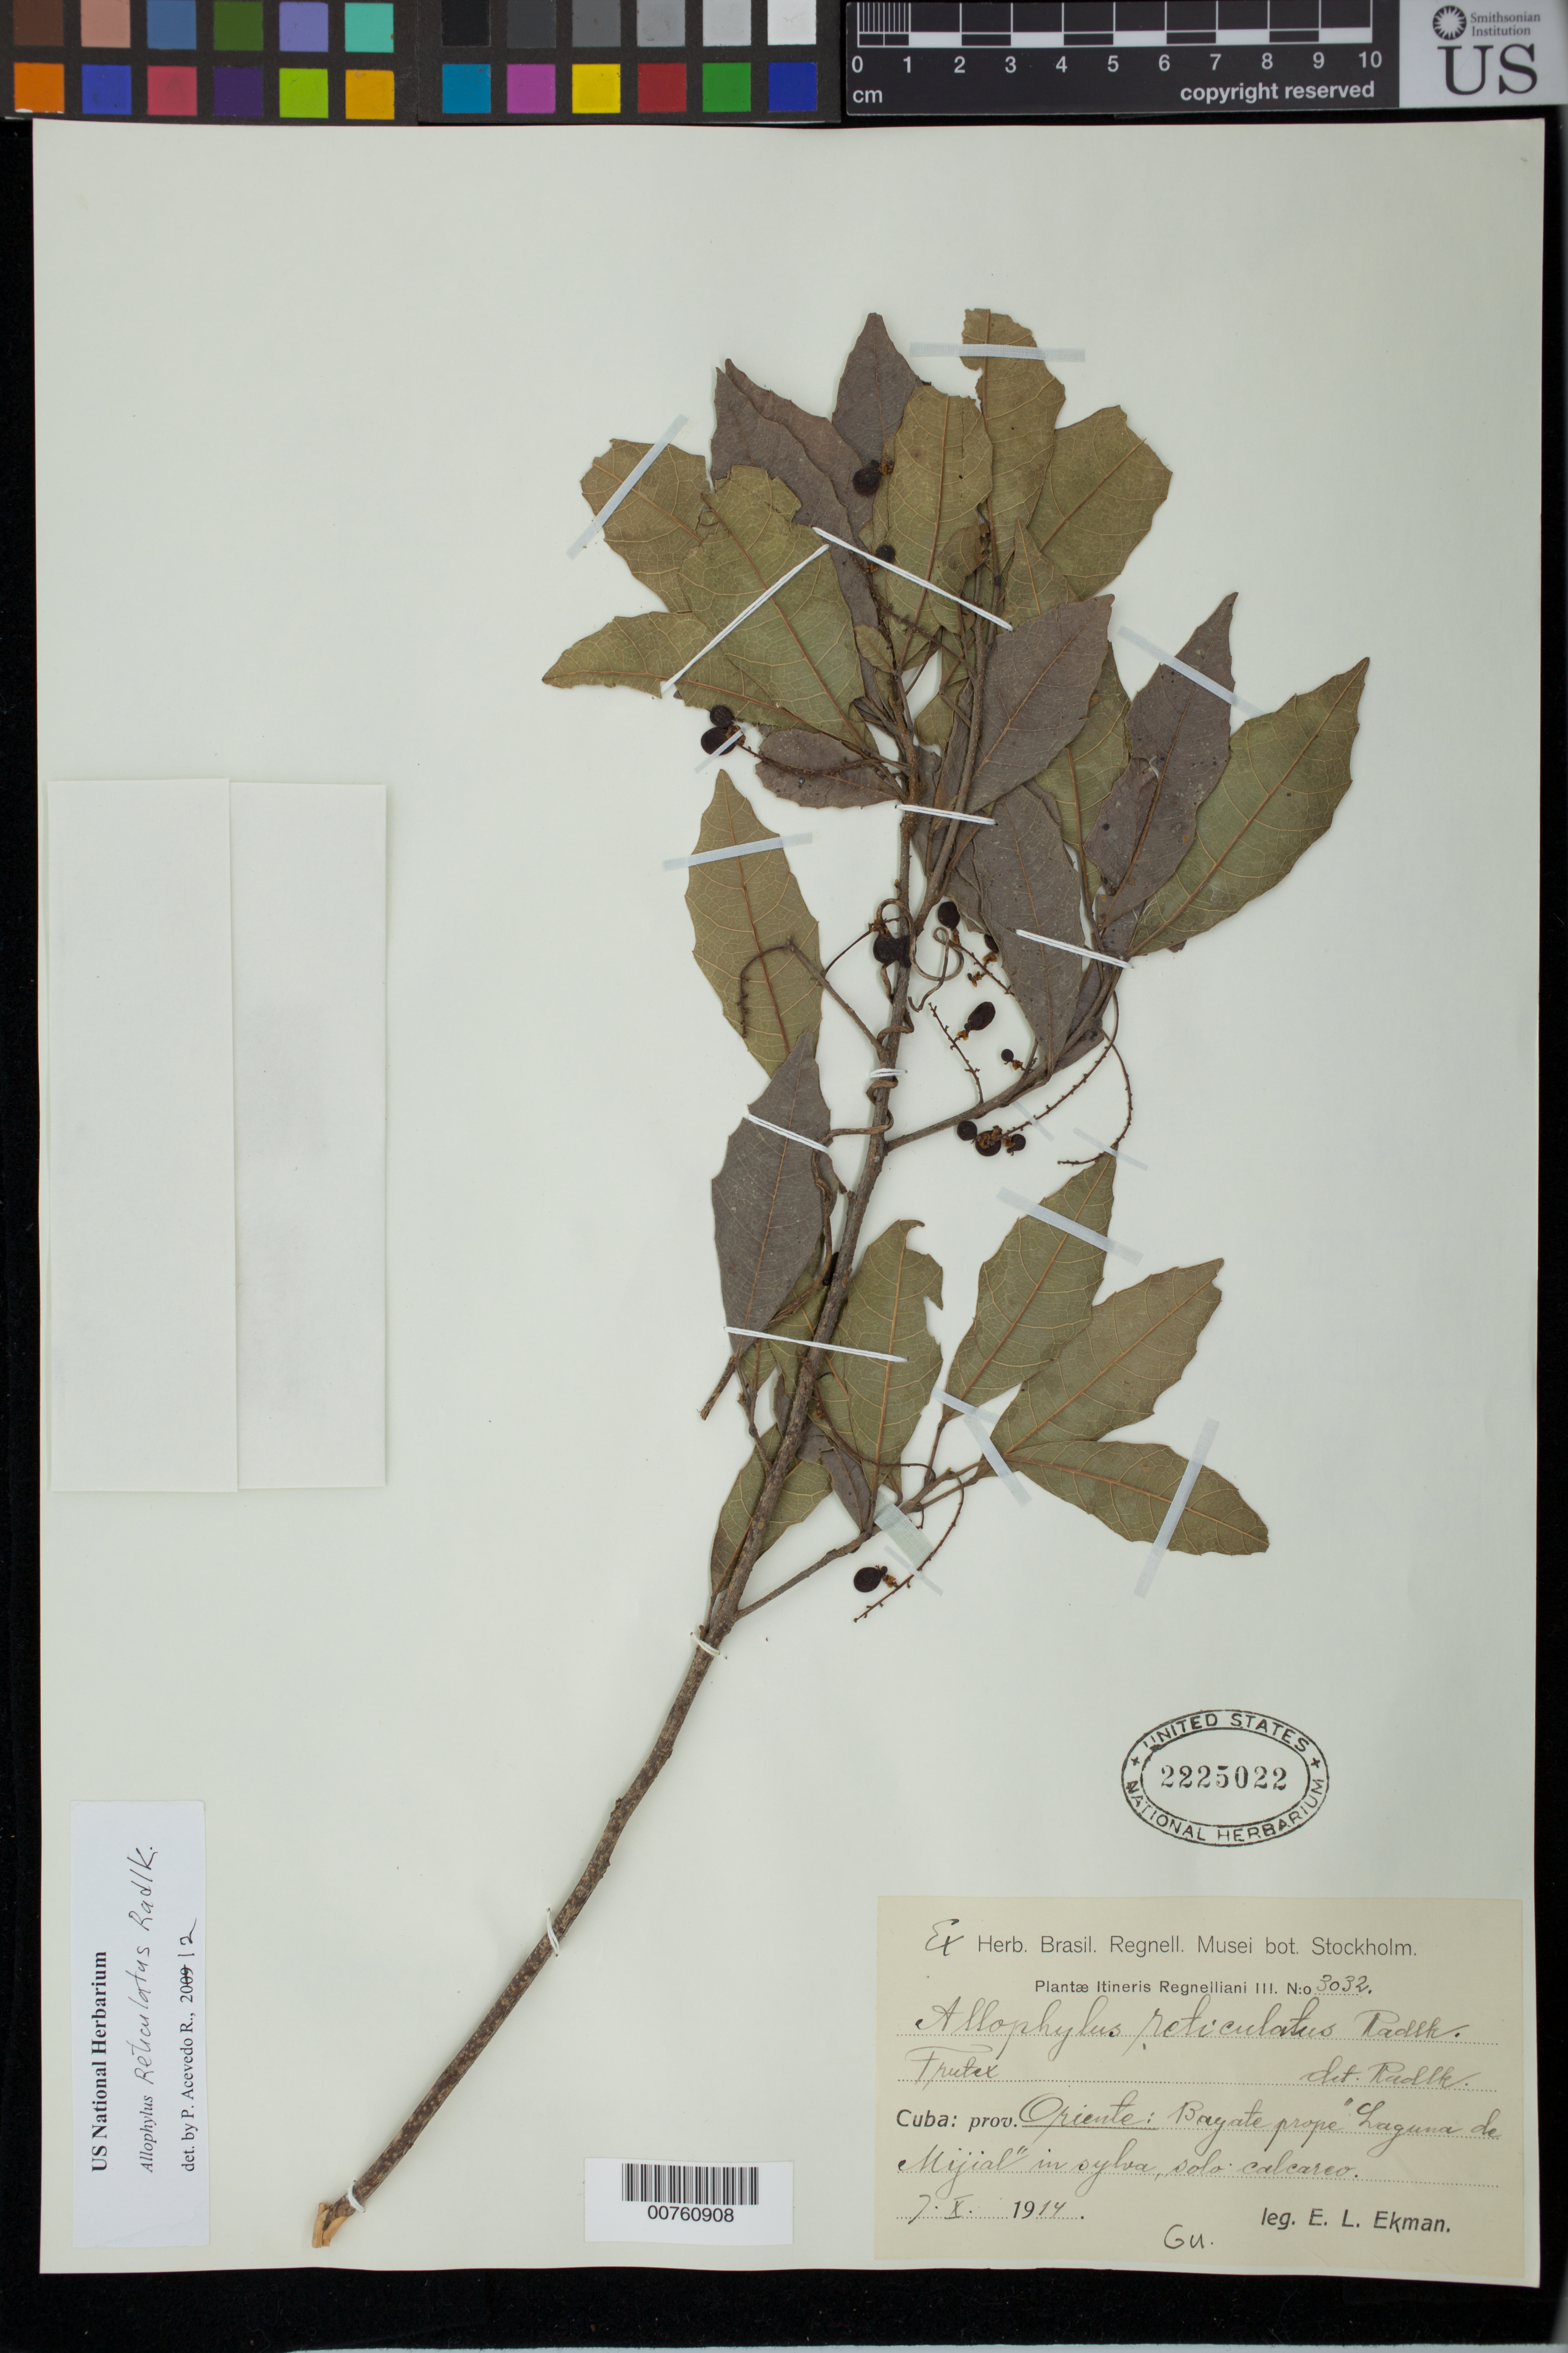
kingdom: Plantae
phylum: Tracheophyta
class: Magnoliopsida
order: Sapindales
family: Sapindaceae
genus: Allophylus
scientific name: Allophylus reticulatus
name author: Radlk.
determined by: Coelho, Rubens L. G.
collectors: E. L. Ekman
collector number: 3032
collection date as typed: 07 Oct 1914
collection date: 1914-10-07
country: Cuba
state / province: Oriente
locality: Bayate, prope Laguna de Mijial.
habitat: In sylva, solo calcareo.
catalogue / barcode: US 2225022